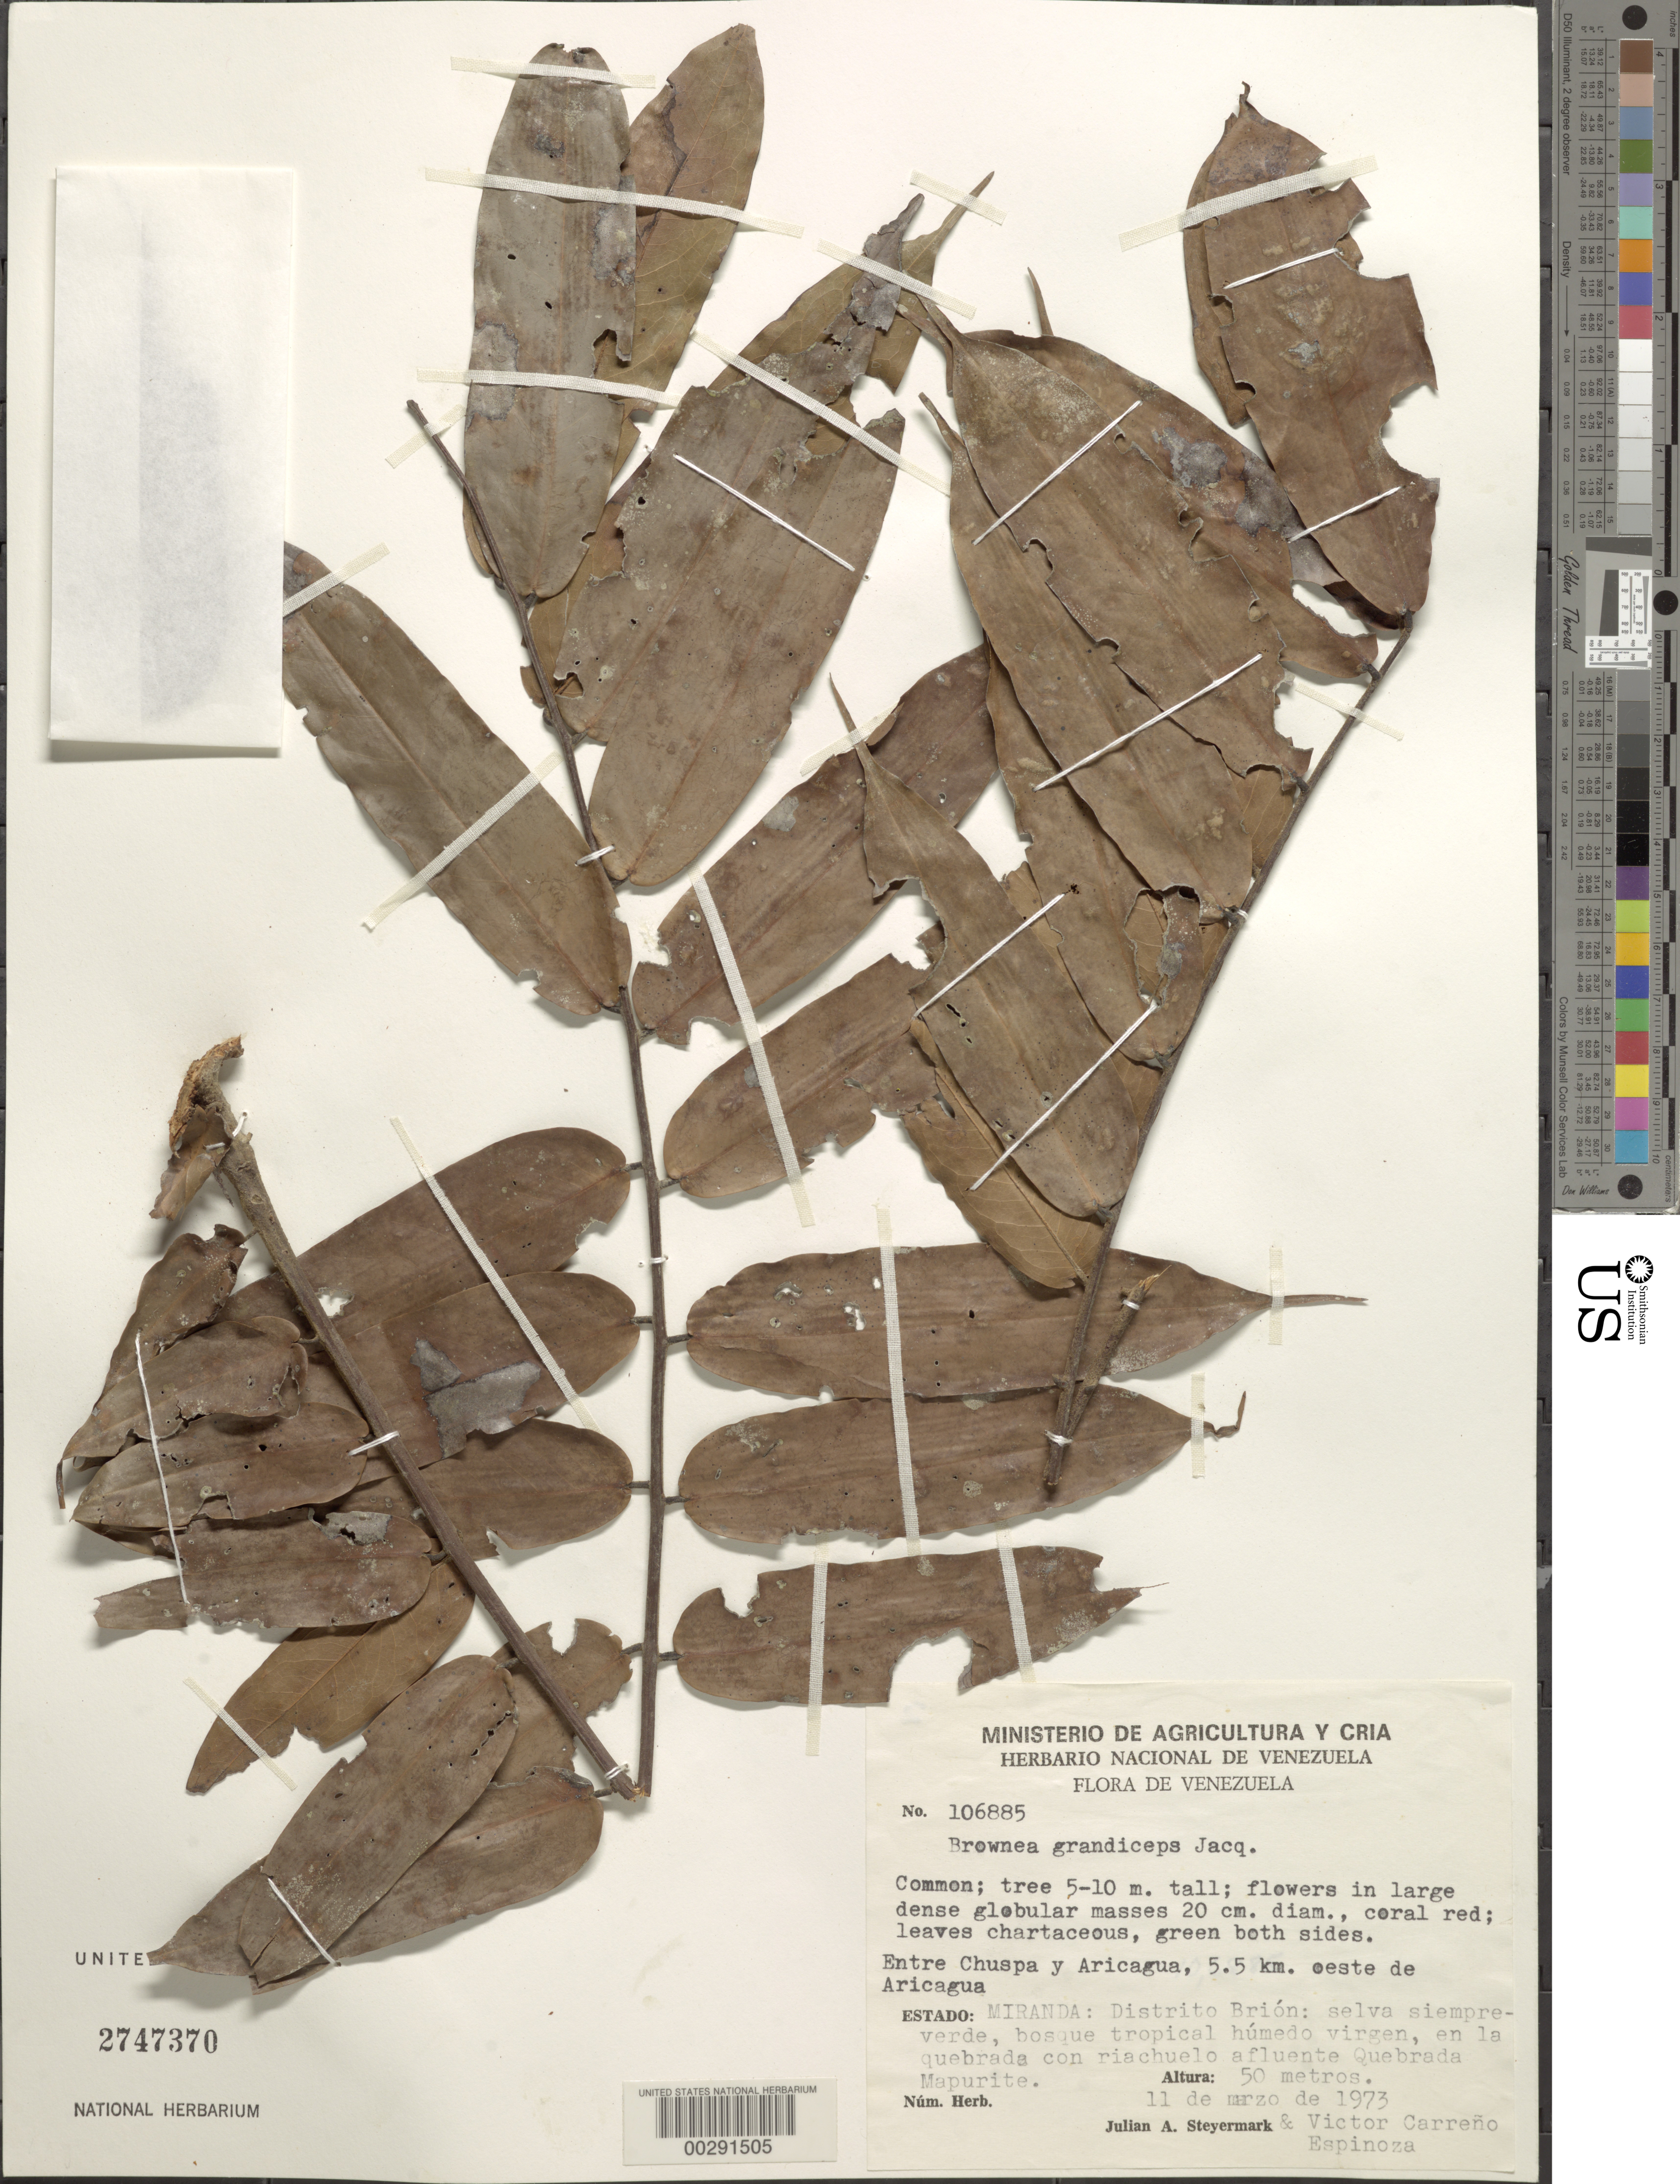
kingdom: Plantae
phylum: Tracheophyta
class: Magnoliopsida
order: Fabales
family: Fabaceae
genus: Brownea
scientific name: Brownea grandiceps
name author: Jacq.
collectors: J. Steyermark & V. Carreño E.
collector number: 106885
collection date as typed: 11 Mar 1973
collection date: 1973-03-11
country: Venezuela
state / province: Miranda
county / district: Brión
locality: Between chuspa and aricagua, 5.5 km e of aricagua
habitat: Evergreen forest, virgin wet tropical forest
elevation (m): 50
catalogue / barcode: US 2747370